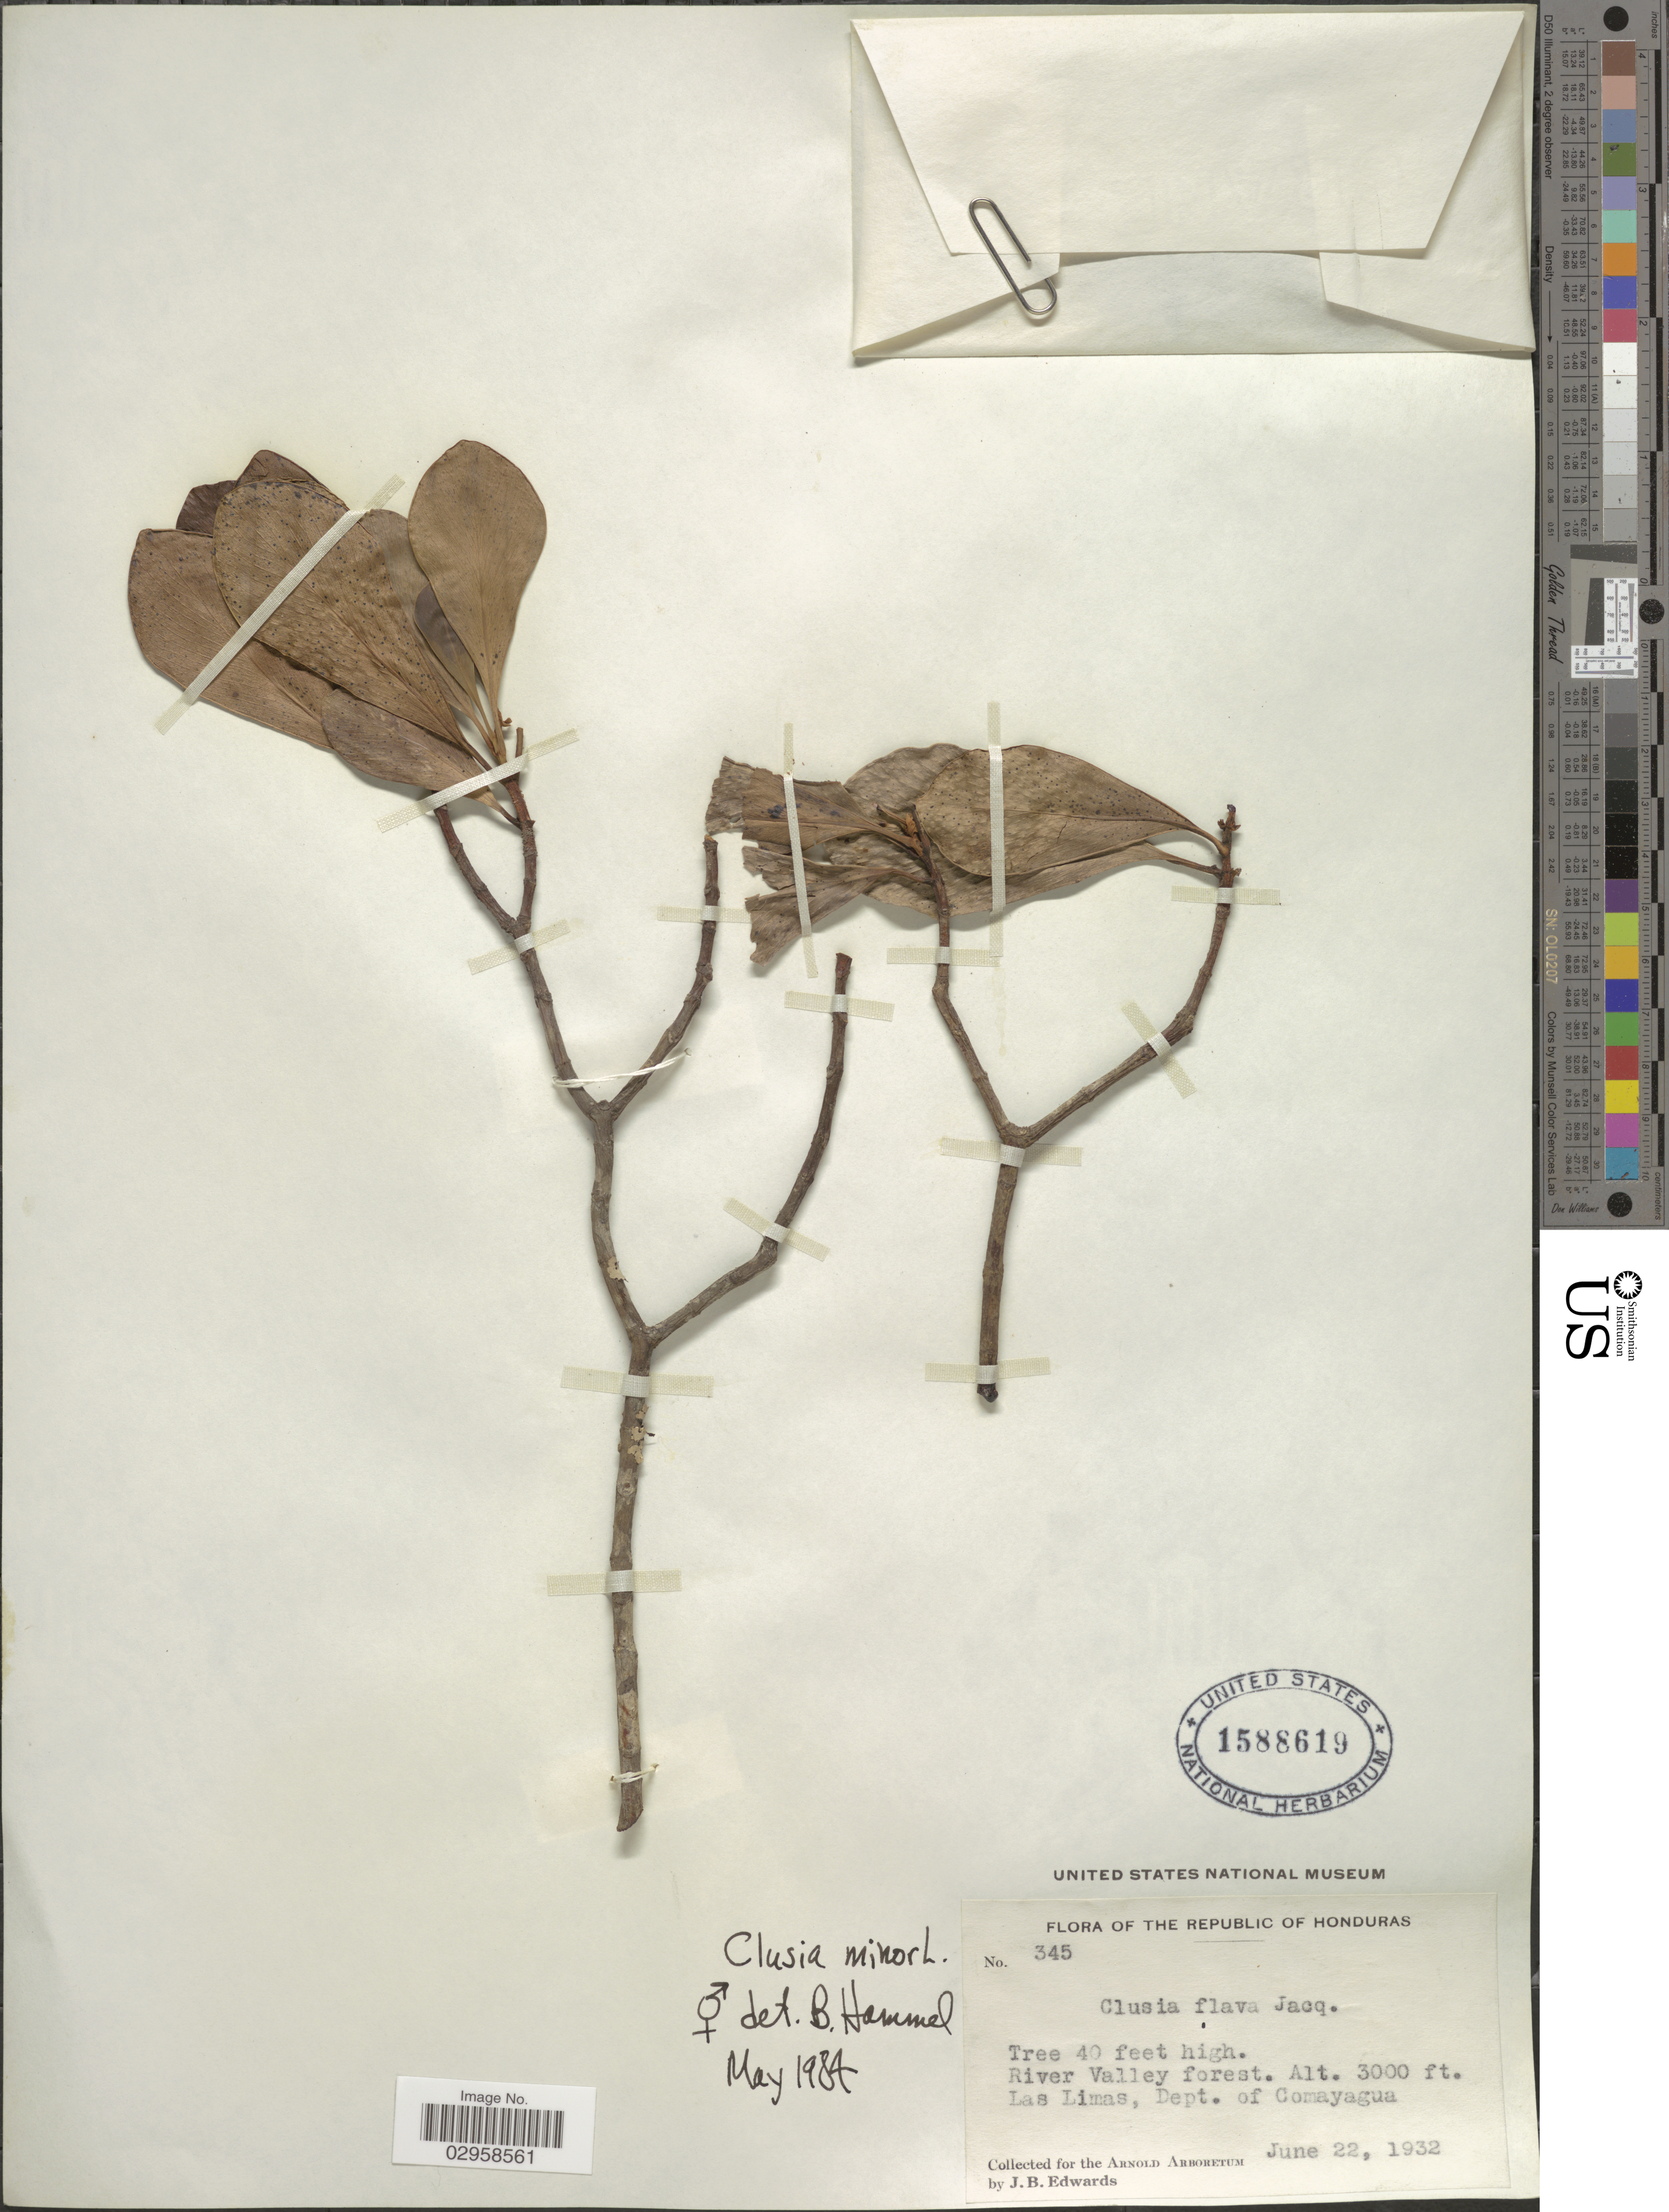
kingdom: Plantae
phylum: Tracheophyta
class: Magnoliopsida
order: Malpighiales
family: Clusiaceae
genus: Clusia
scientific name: Clusia minor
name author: L.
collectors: J. B. Edwards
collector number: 345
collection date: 1932-06-22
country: Honduras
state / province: Comayagua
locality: River Valley forest, Las Limas, Dept. of Comayagua.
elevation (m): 914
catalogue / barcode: US 1588619